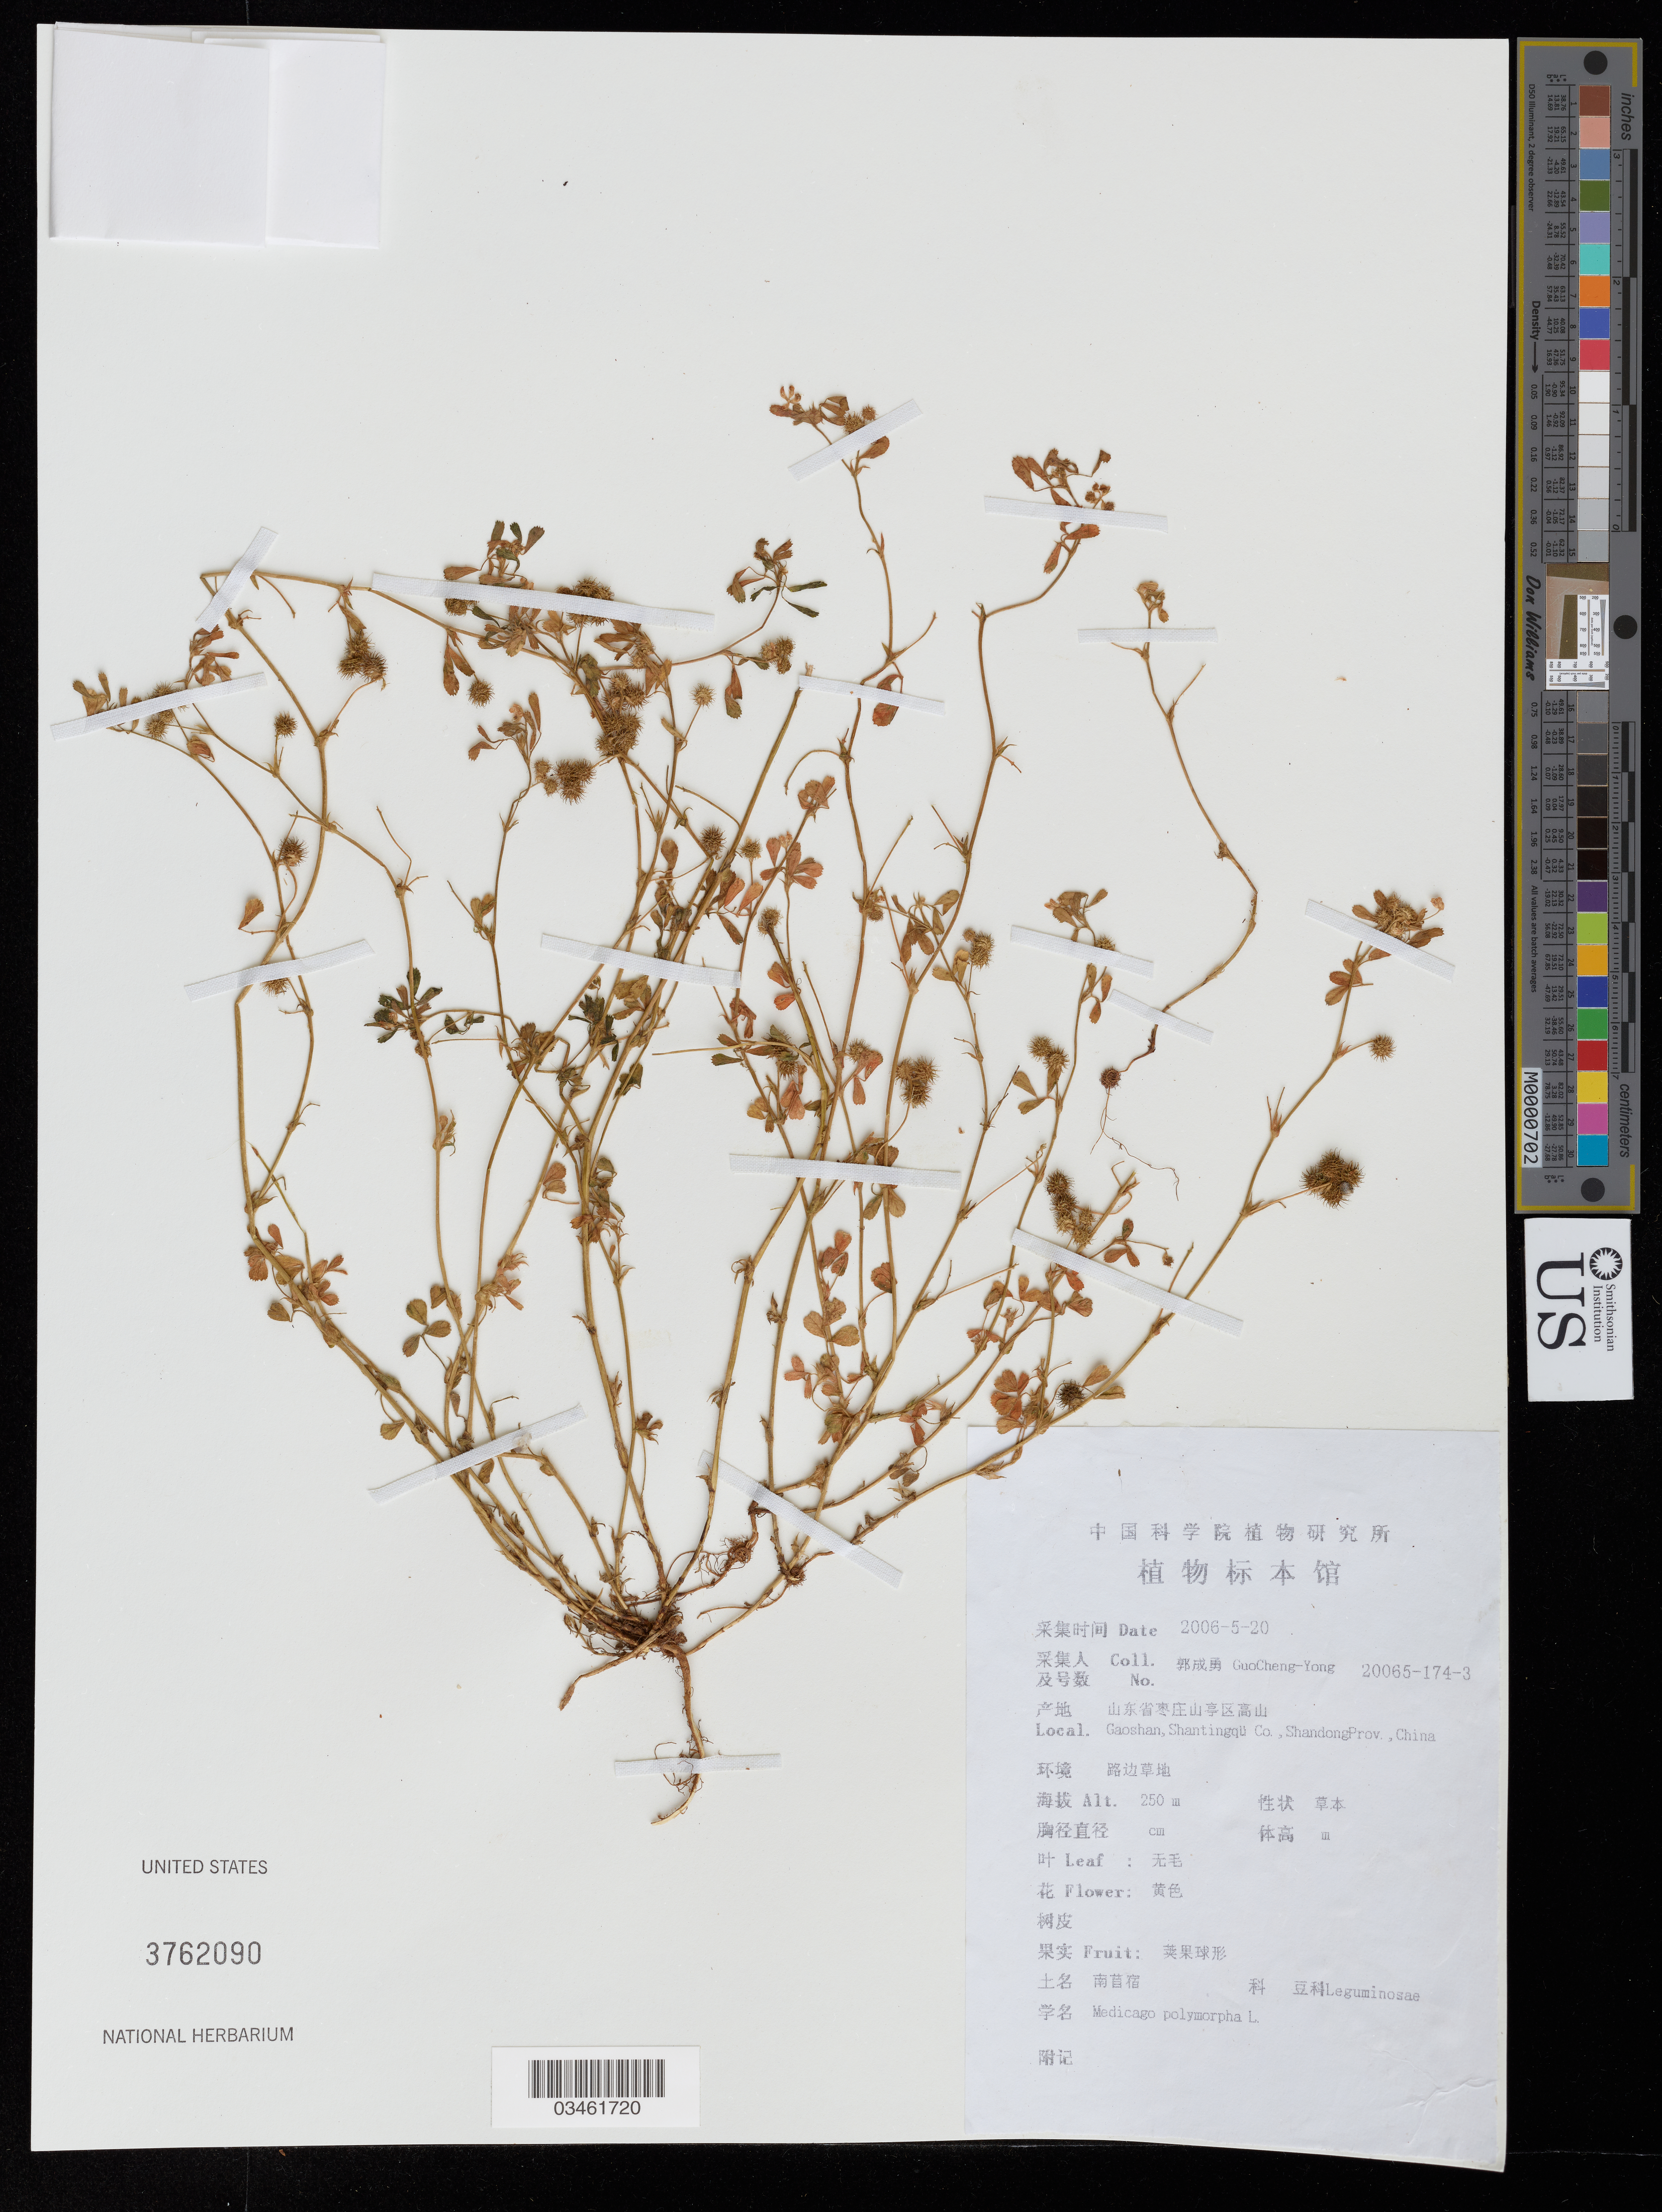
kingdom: Plantae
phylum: Tracheophyta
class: Magnoliopsida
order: Fabales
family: Fabaceae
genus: Medicago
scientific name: Medicago polymorpha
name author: L.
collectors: Guo cheng-yong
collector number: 20065-174-3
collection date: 2006-05-20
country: China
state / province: Shandong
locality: Gaoshan, Shantingqü Co.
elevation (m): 250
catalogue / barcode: US 3762090